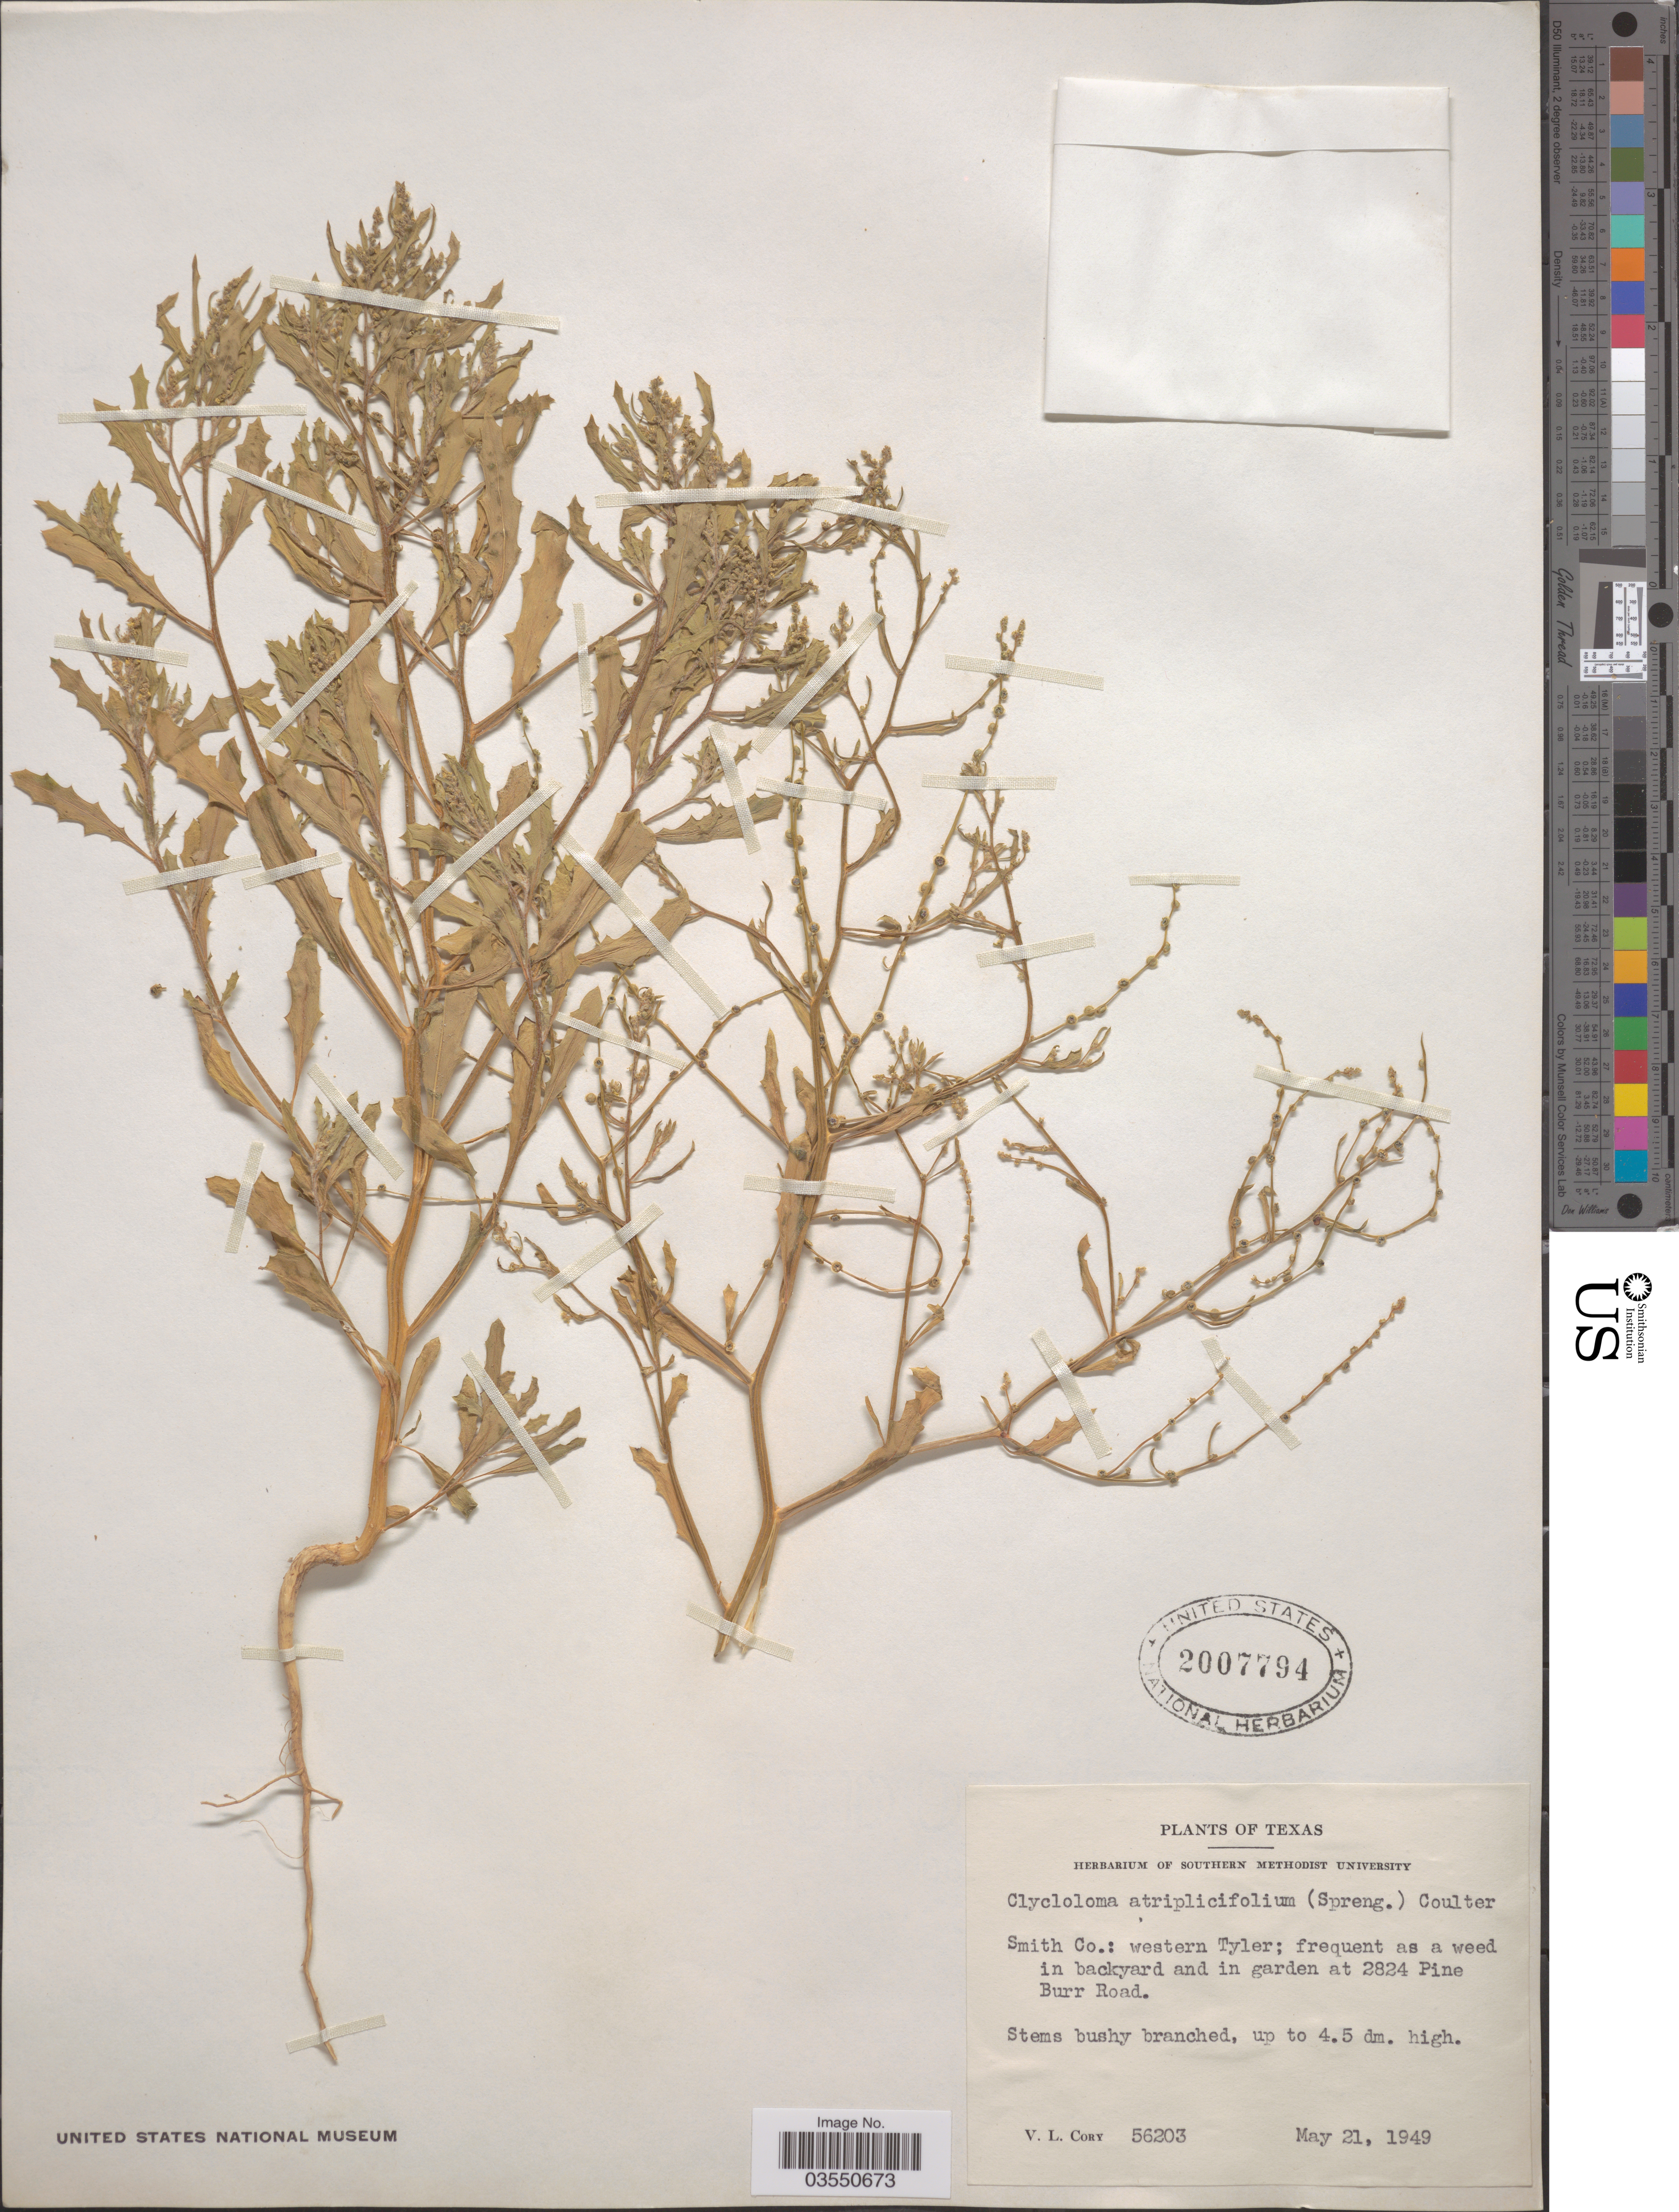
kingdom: Plantae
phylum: Tracheophyta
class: Magnoliopsida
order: Caryophyllales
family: Amaranthaceae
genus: Dysphania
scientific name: Dysphania atriplicifolia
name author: (Spreng.) G. Kadereit et al.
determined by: U.S. National Herbarium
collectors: V. Cory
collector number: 56203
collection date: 1949-05-21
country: United States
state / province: Texas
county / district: Smith Co.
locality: western Tyler; in backyard and in garden at 2824 Pine Burr Road.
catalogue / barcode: US 2007794